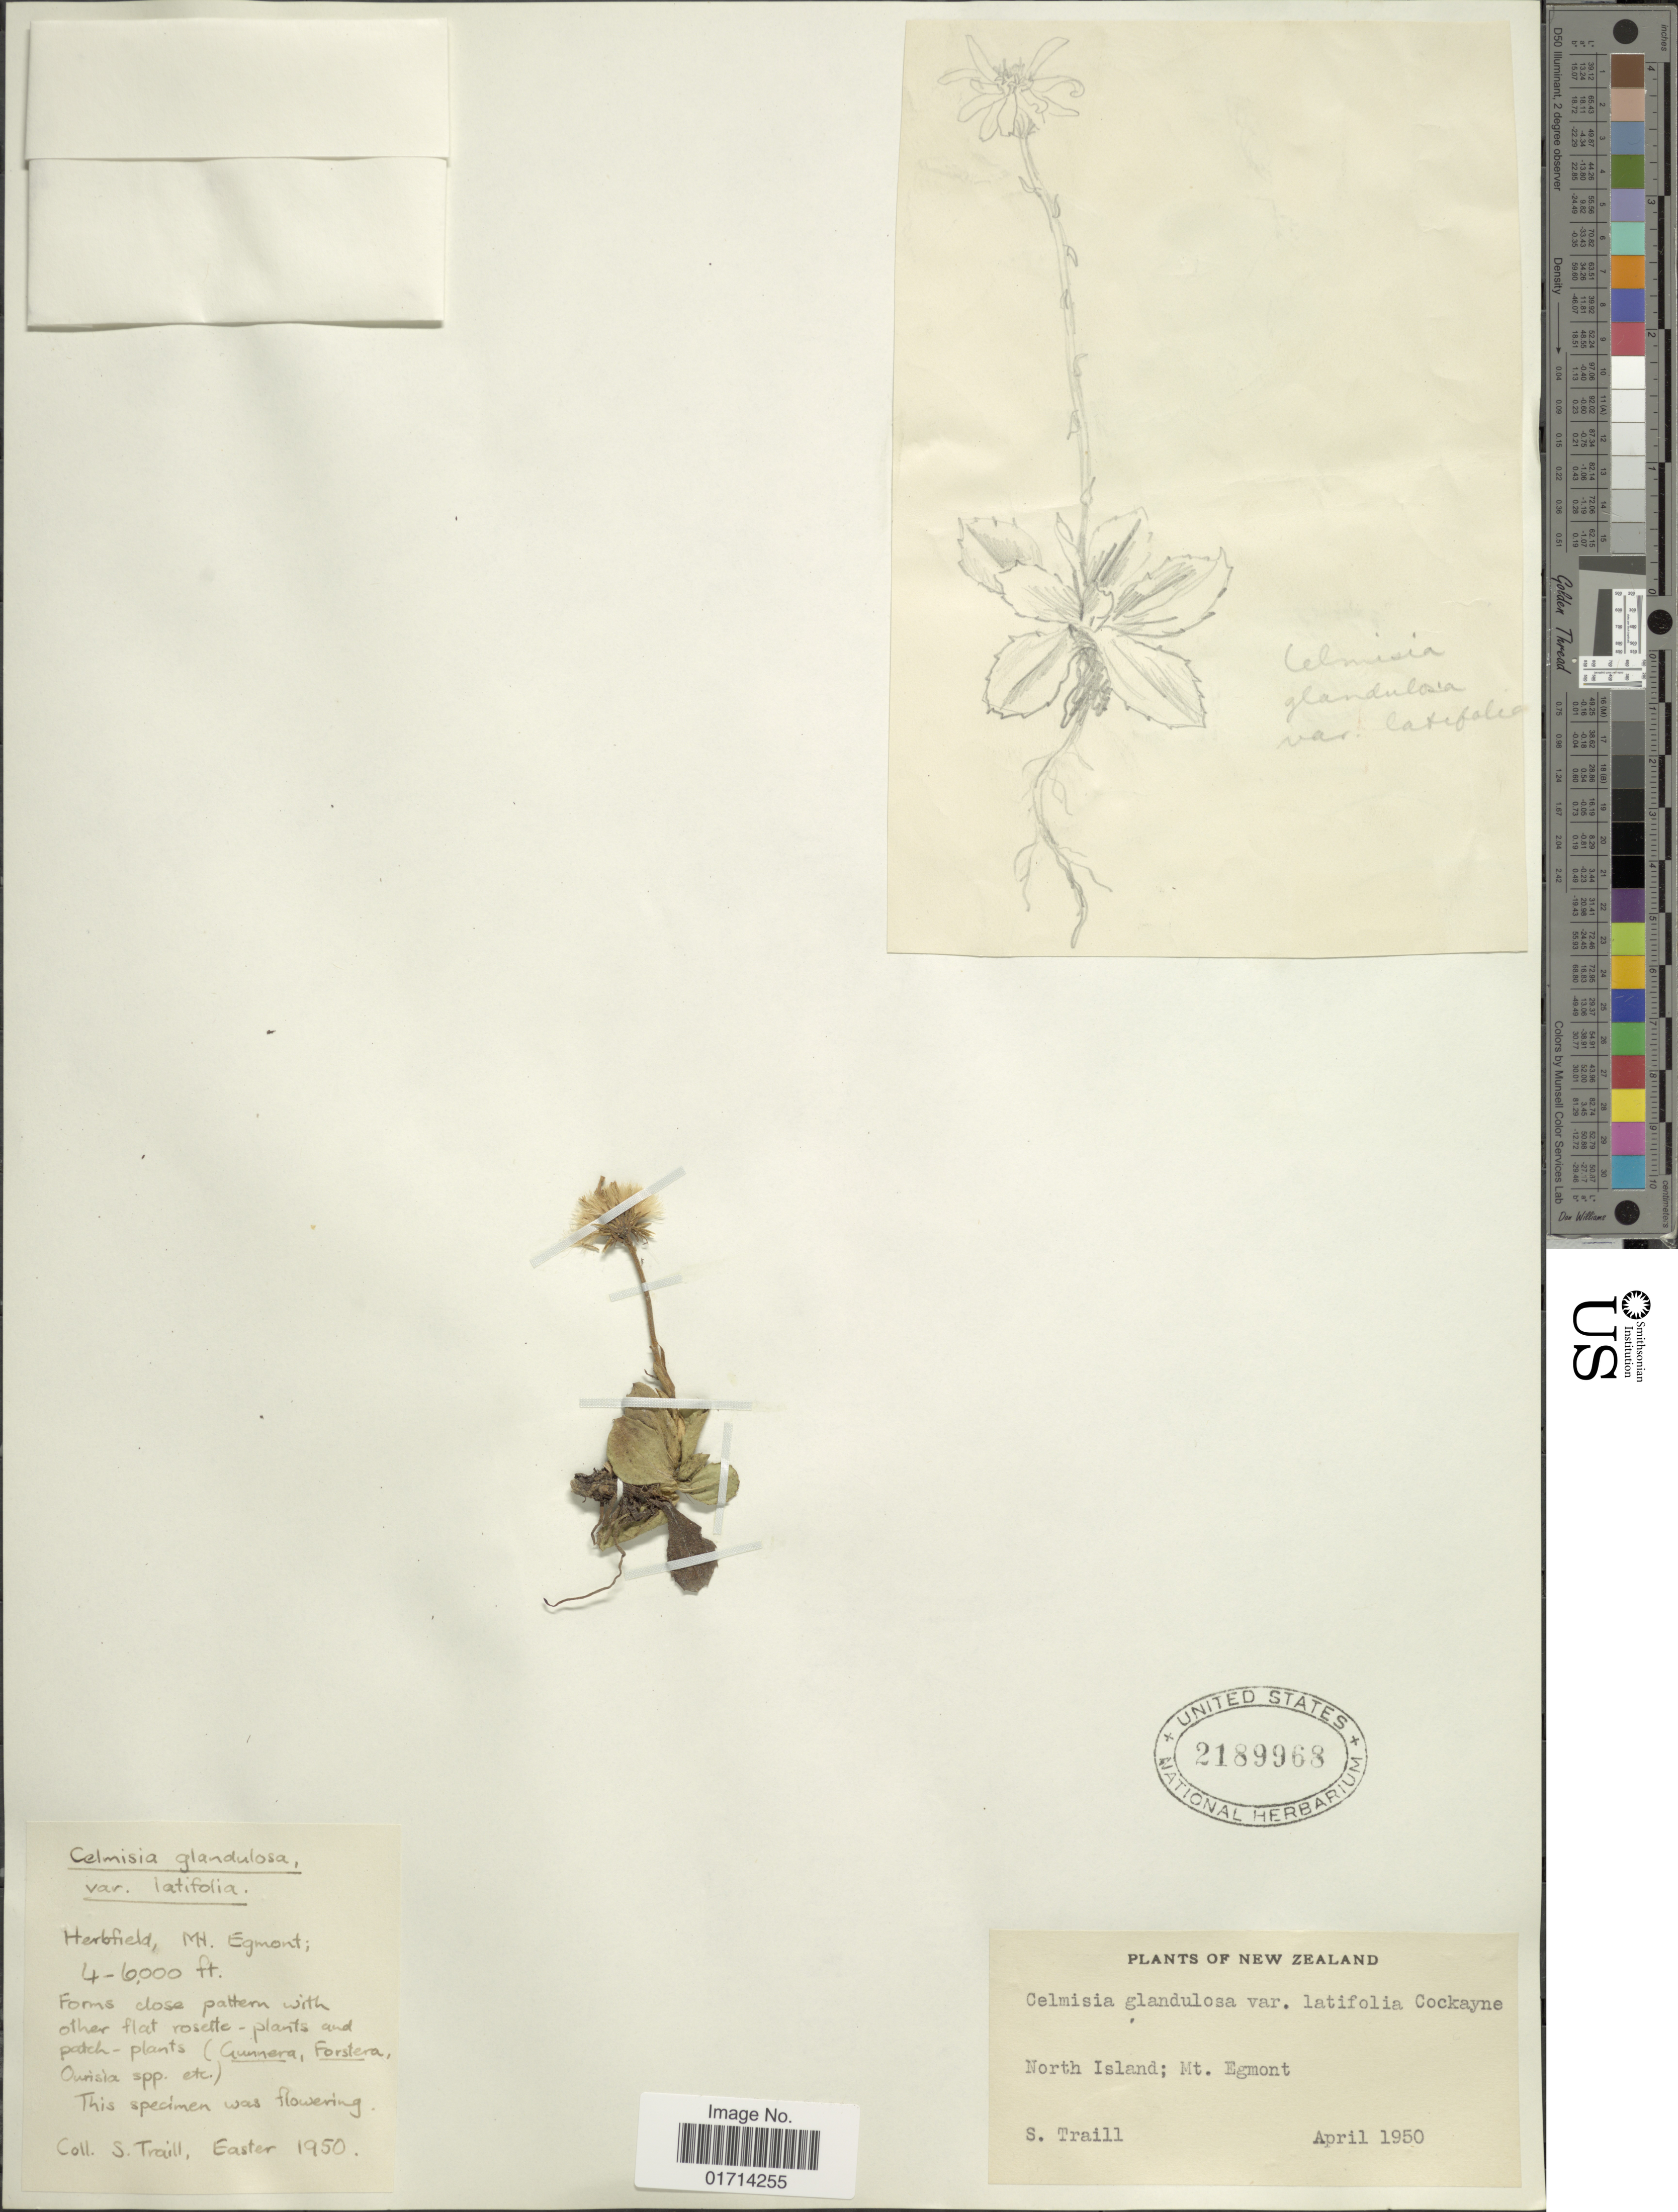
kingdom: Plantae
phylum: Tracheophyta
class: Magnoliopsida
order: Asterales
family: Asteraceae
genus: Celmisia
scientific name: Celmisia glandulosa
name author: Hook. f.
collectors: S. Traill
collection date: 1950-04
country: New Zealand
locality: North Island; Mt. Egmont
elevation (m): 1219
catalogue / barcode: US 2189968